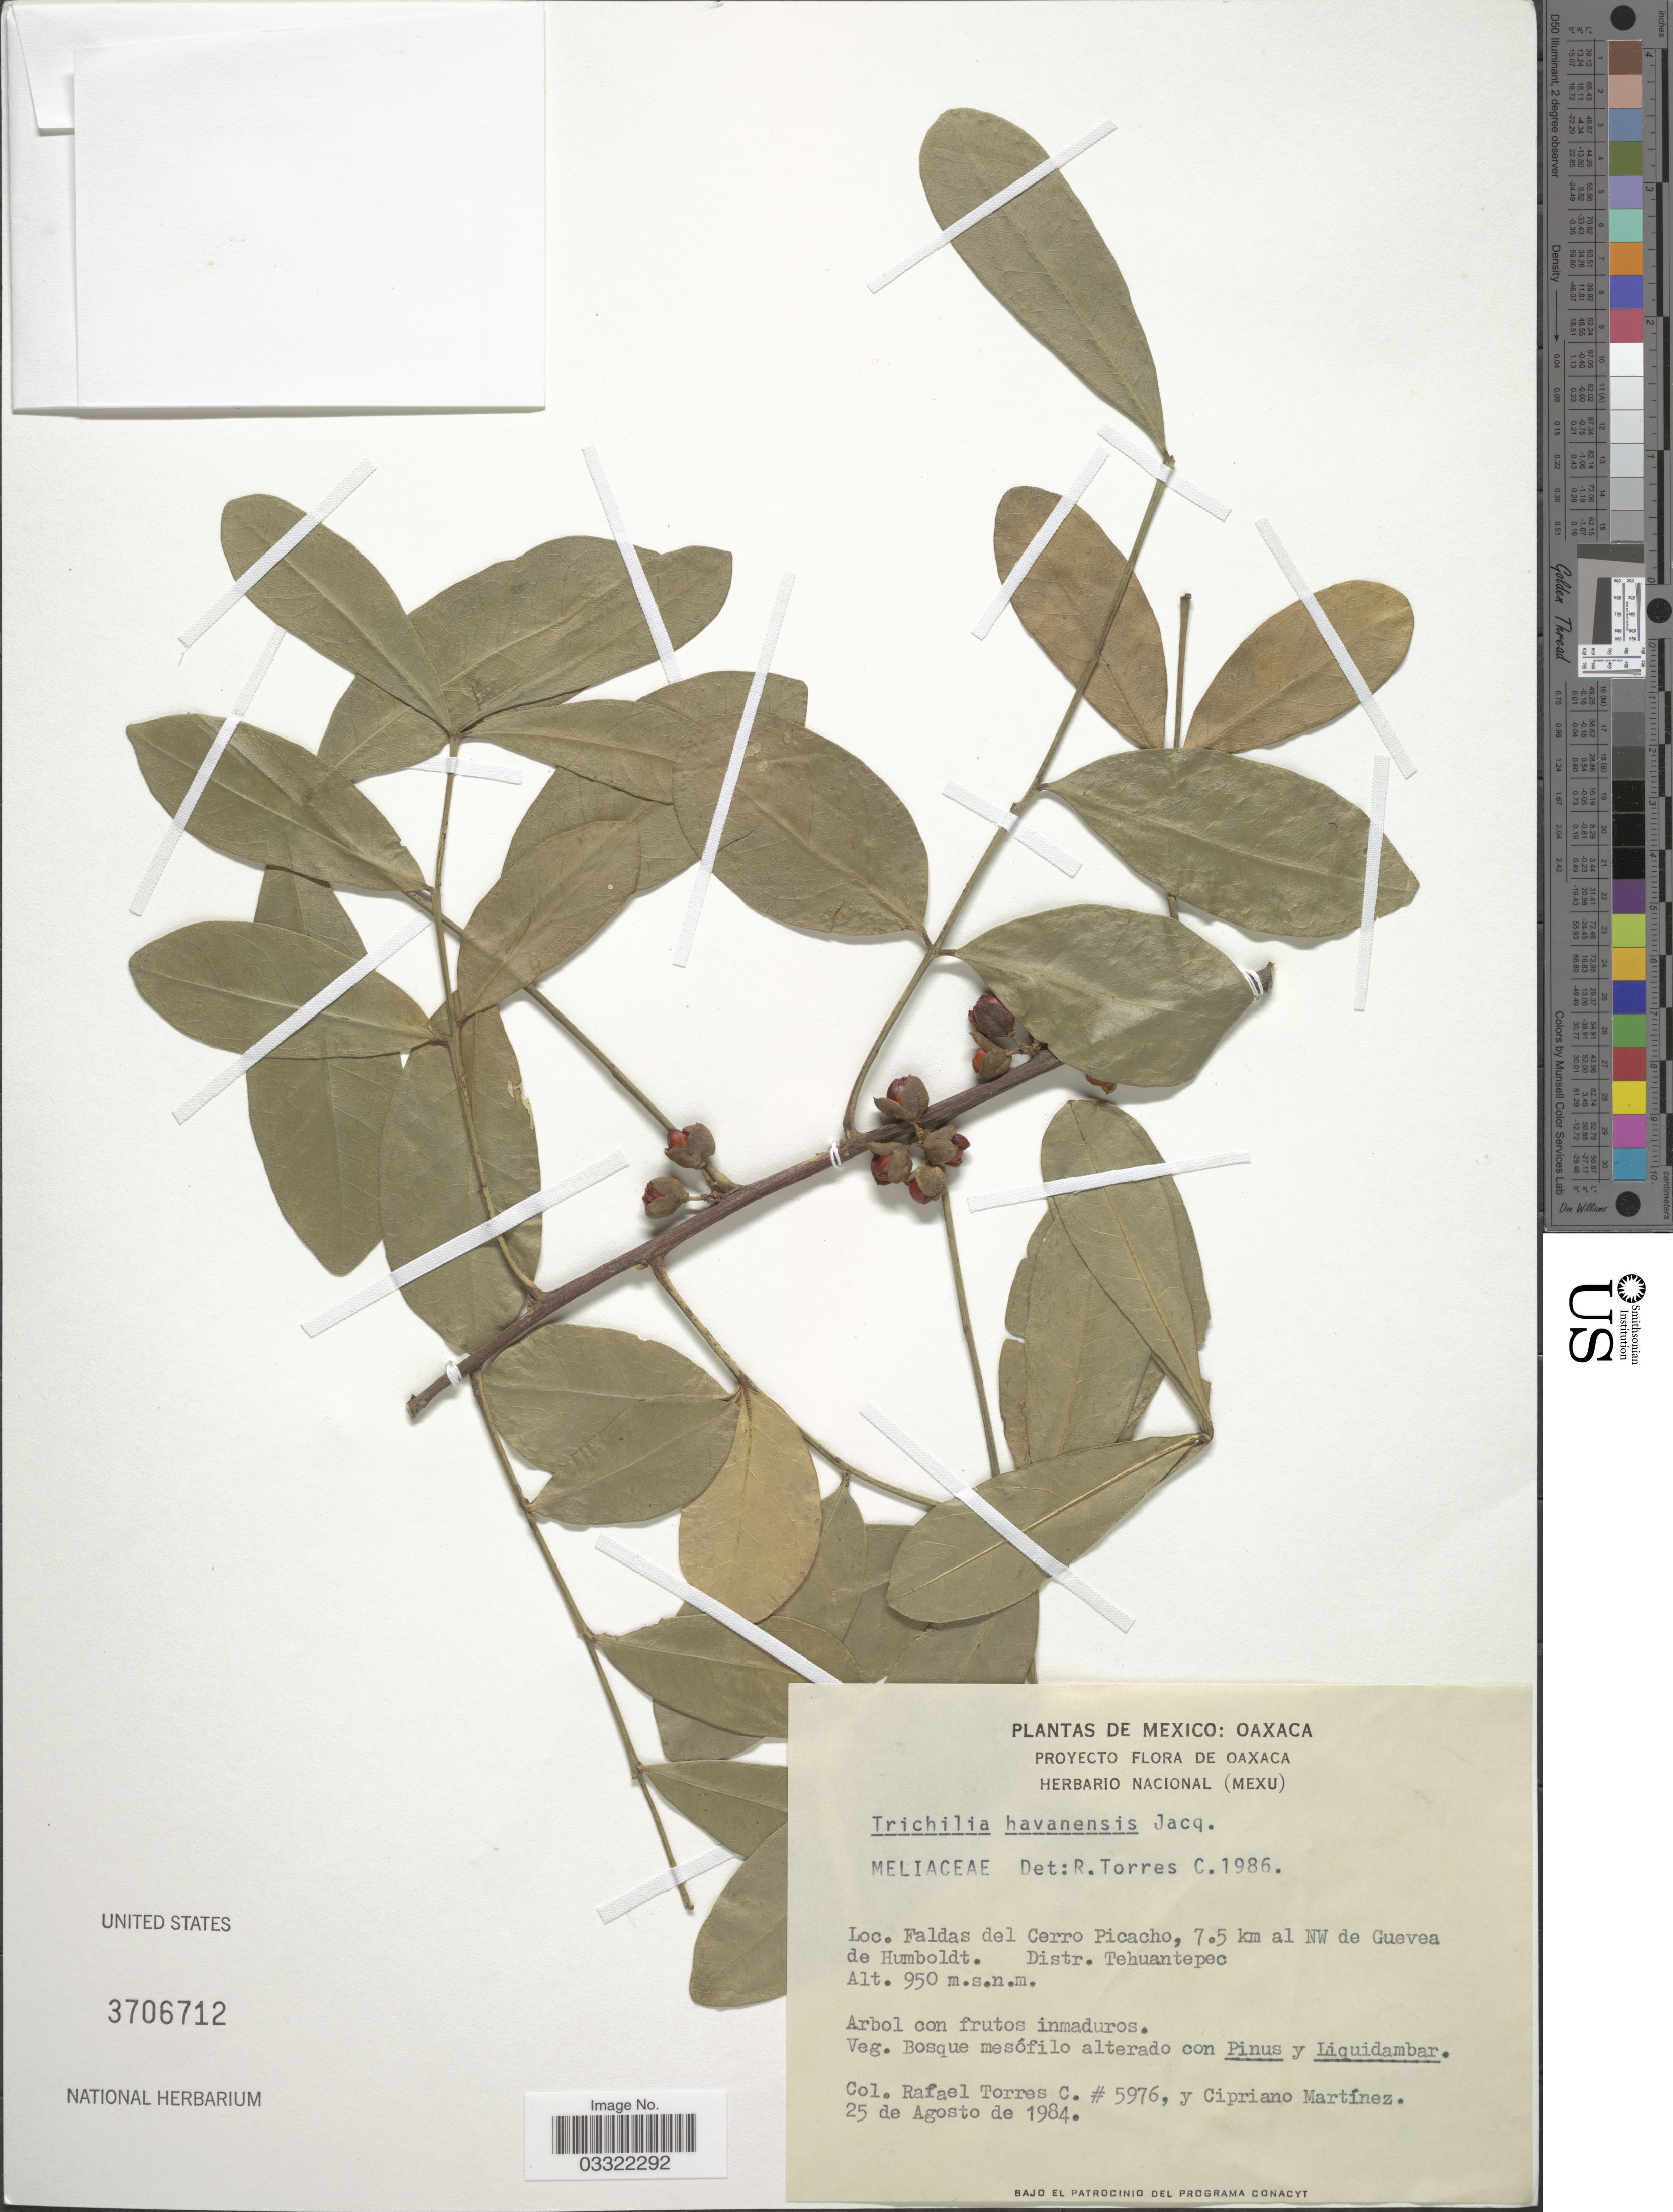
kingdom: Plantae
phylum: Tracheophyta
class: Magnoliopsida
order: Sapindales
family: Meliaceae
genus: Trichilia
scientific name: Trichilia havanensis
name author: Jacq.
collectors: R. Torres C. & C. Martínez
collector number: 5976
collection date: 1984-08-25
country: Mexico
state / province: Oaxaca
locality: Faldas del Cerro Picacho, 7.5 km al NW de Guevea de Humboldt. Distr. Tehuantepec.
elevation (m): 950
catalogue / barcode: US 3706712